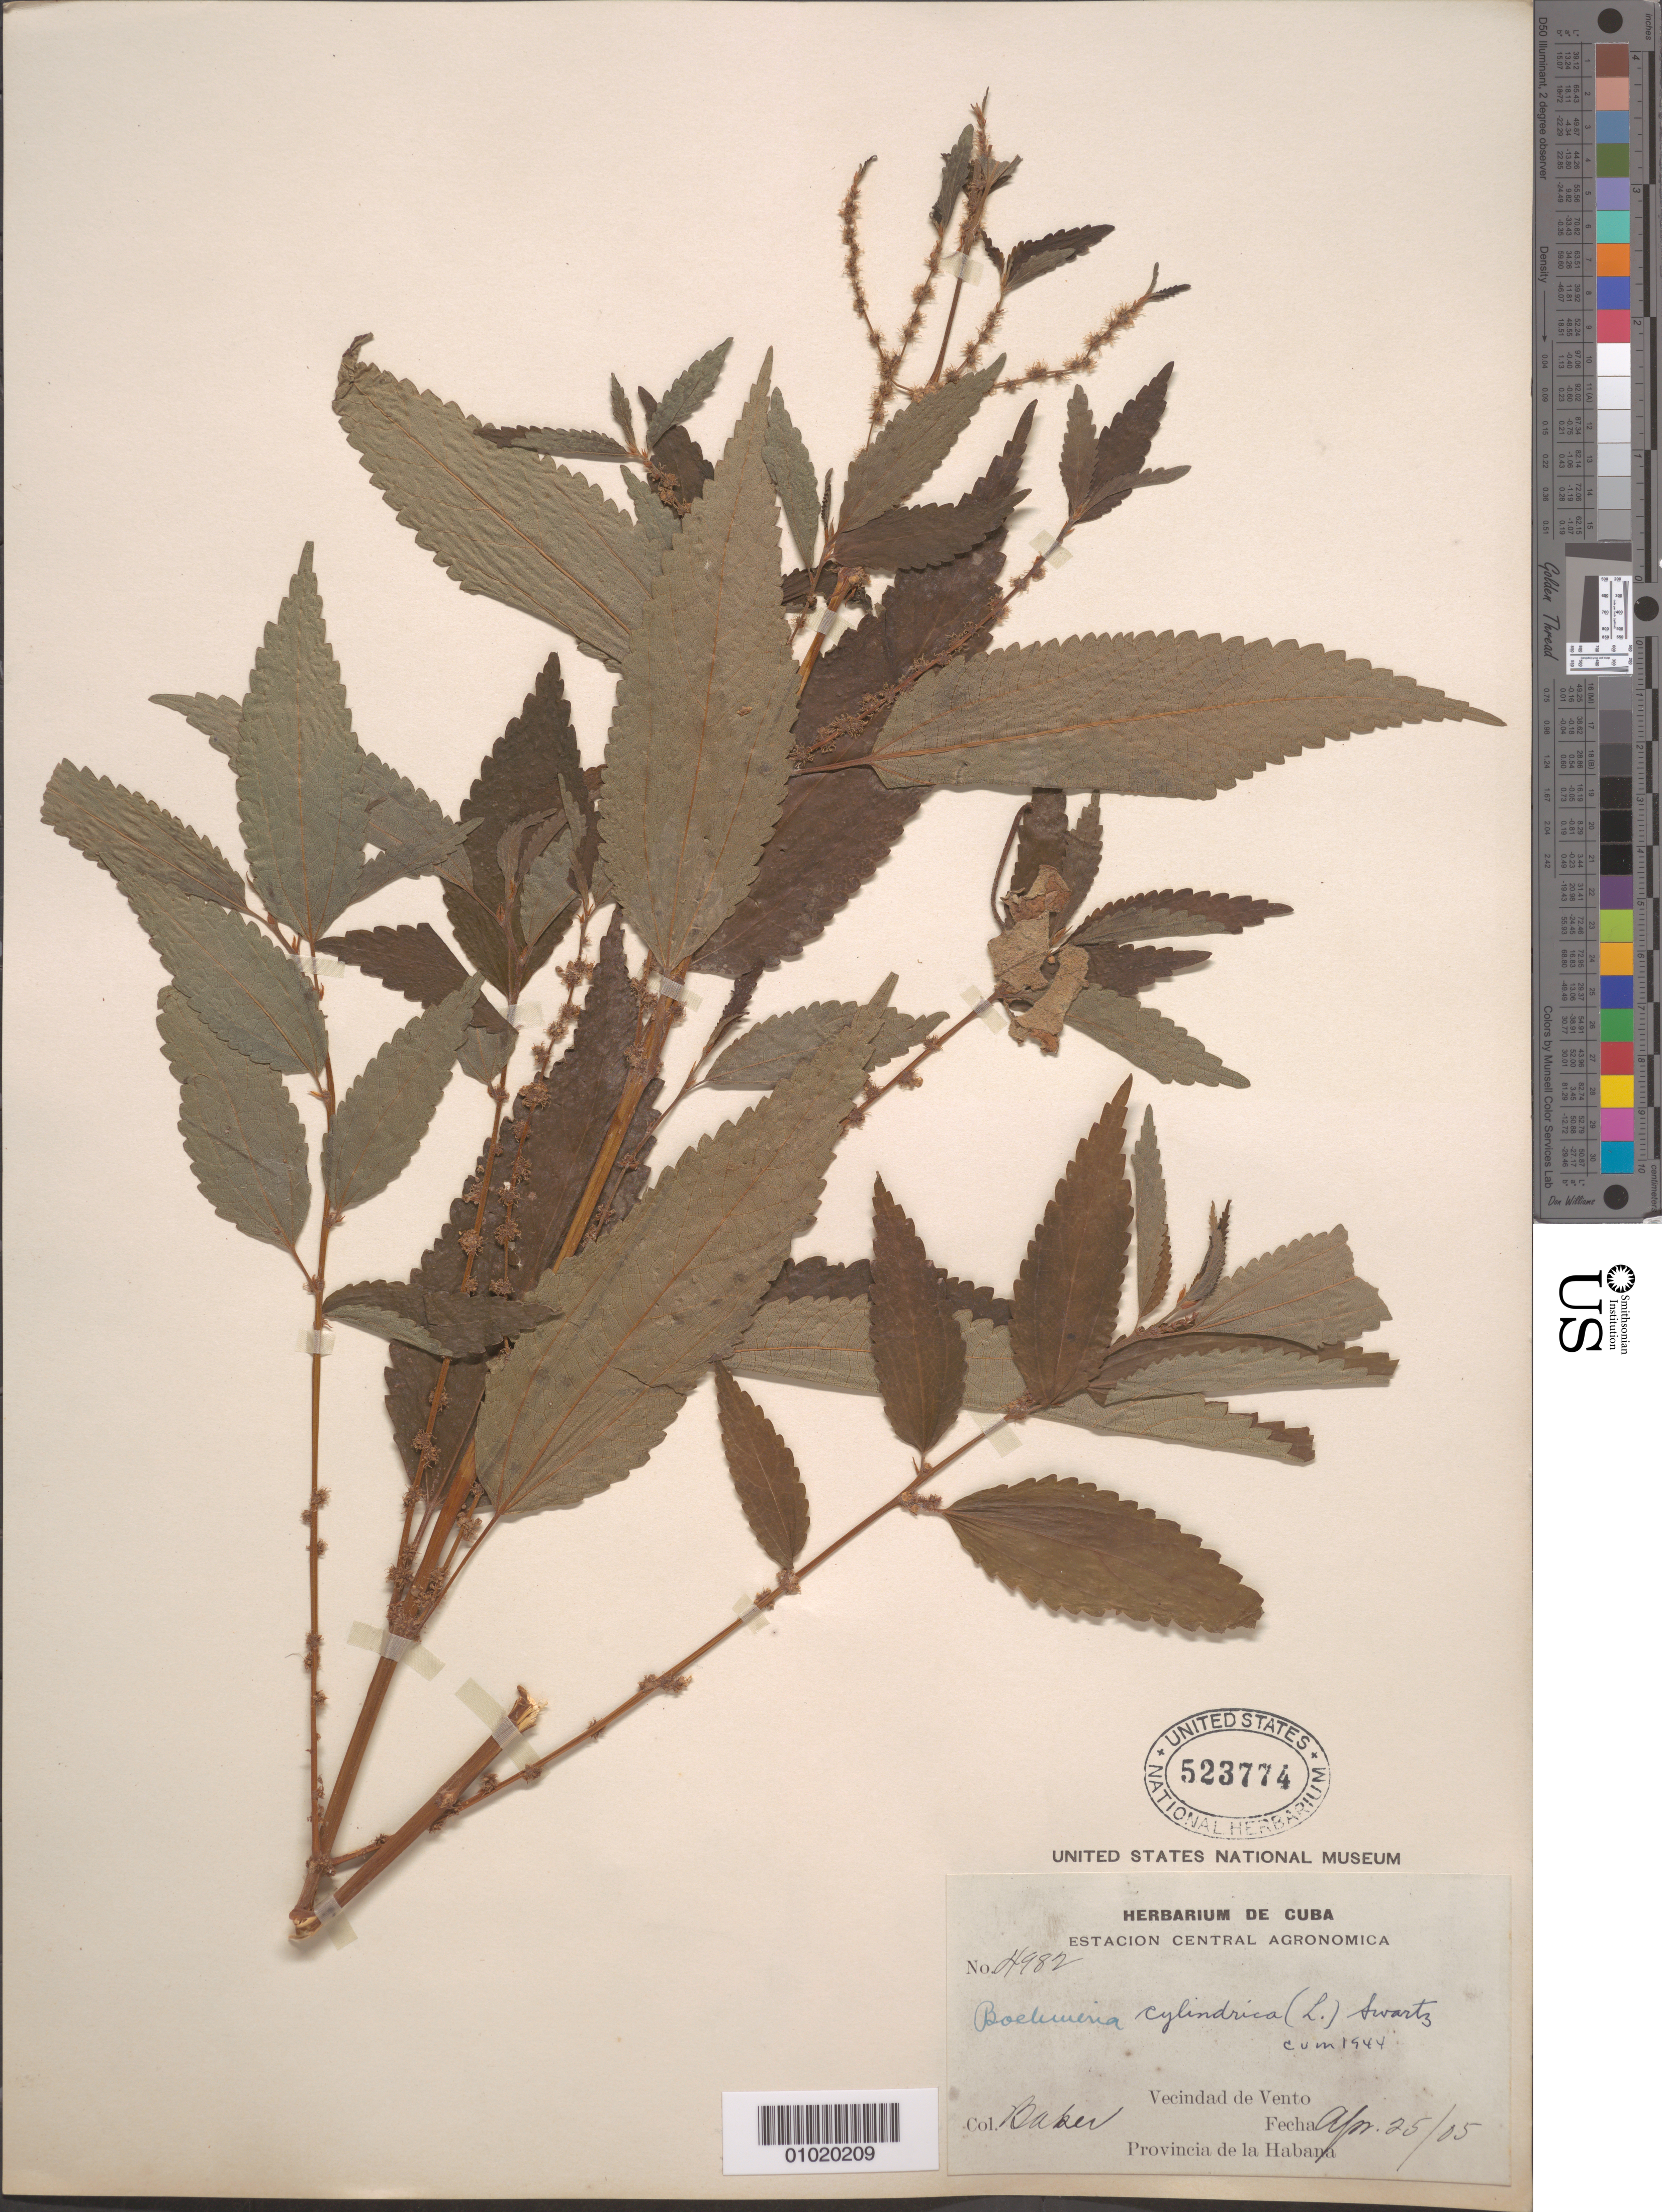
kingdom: Plantae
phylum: Tracheophyta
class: Magnoliopsida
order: Rosales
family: Urticaceae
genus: Boehmeria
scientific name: Boehmeria cylindrica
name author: (L.) Sw.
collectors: C. F. Baker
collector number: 4982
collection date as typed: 25 Apr 1905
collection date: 1905-04-25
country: Cuba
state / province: La Habana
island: Cuba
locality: Vicinity of wind (trans from Spanish)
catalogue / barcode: US 523774